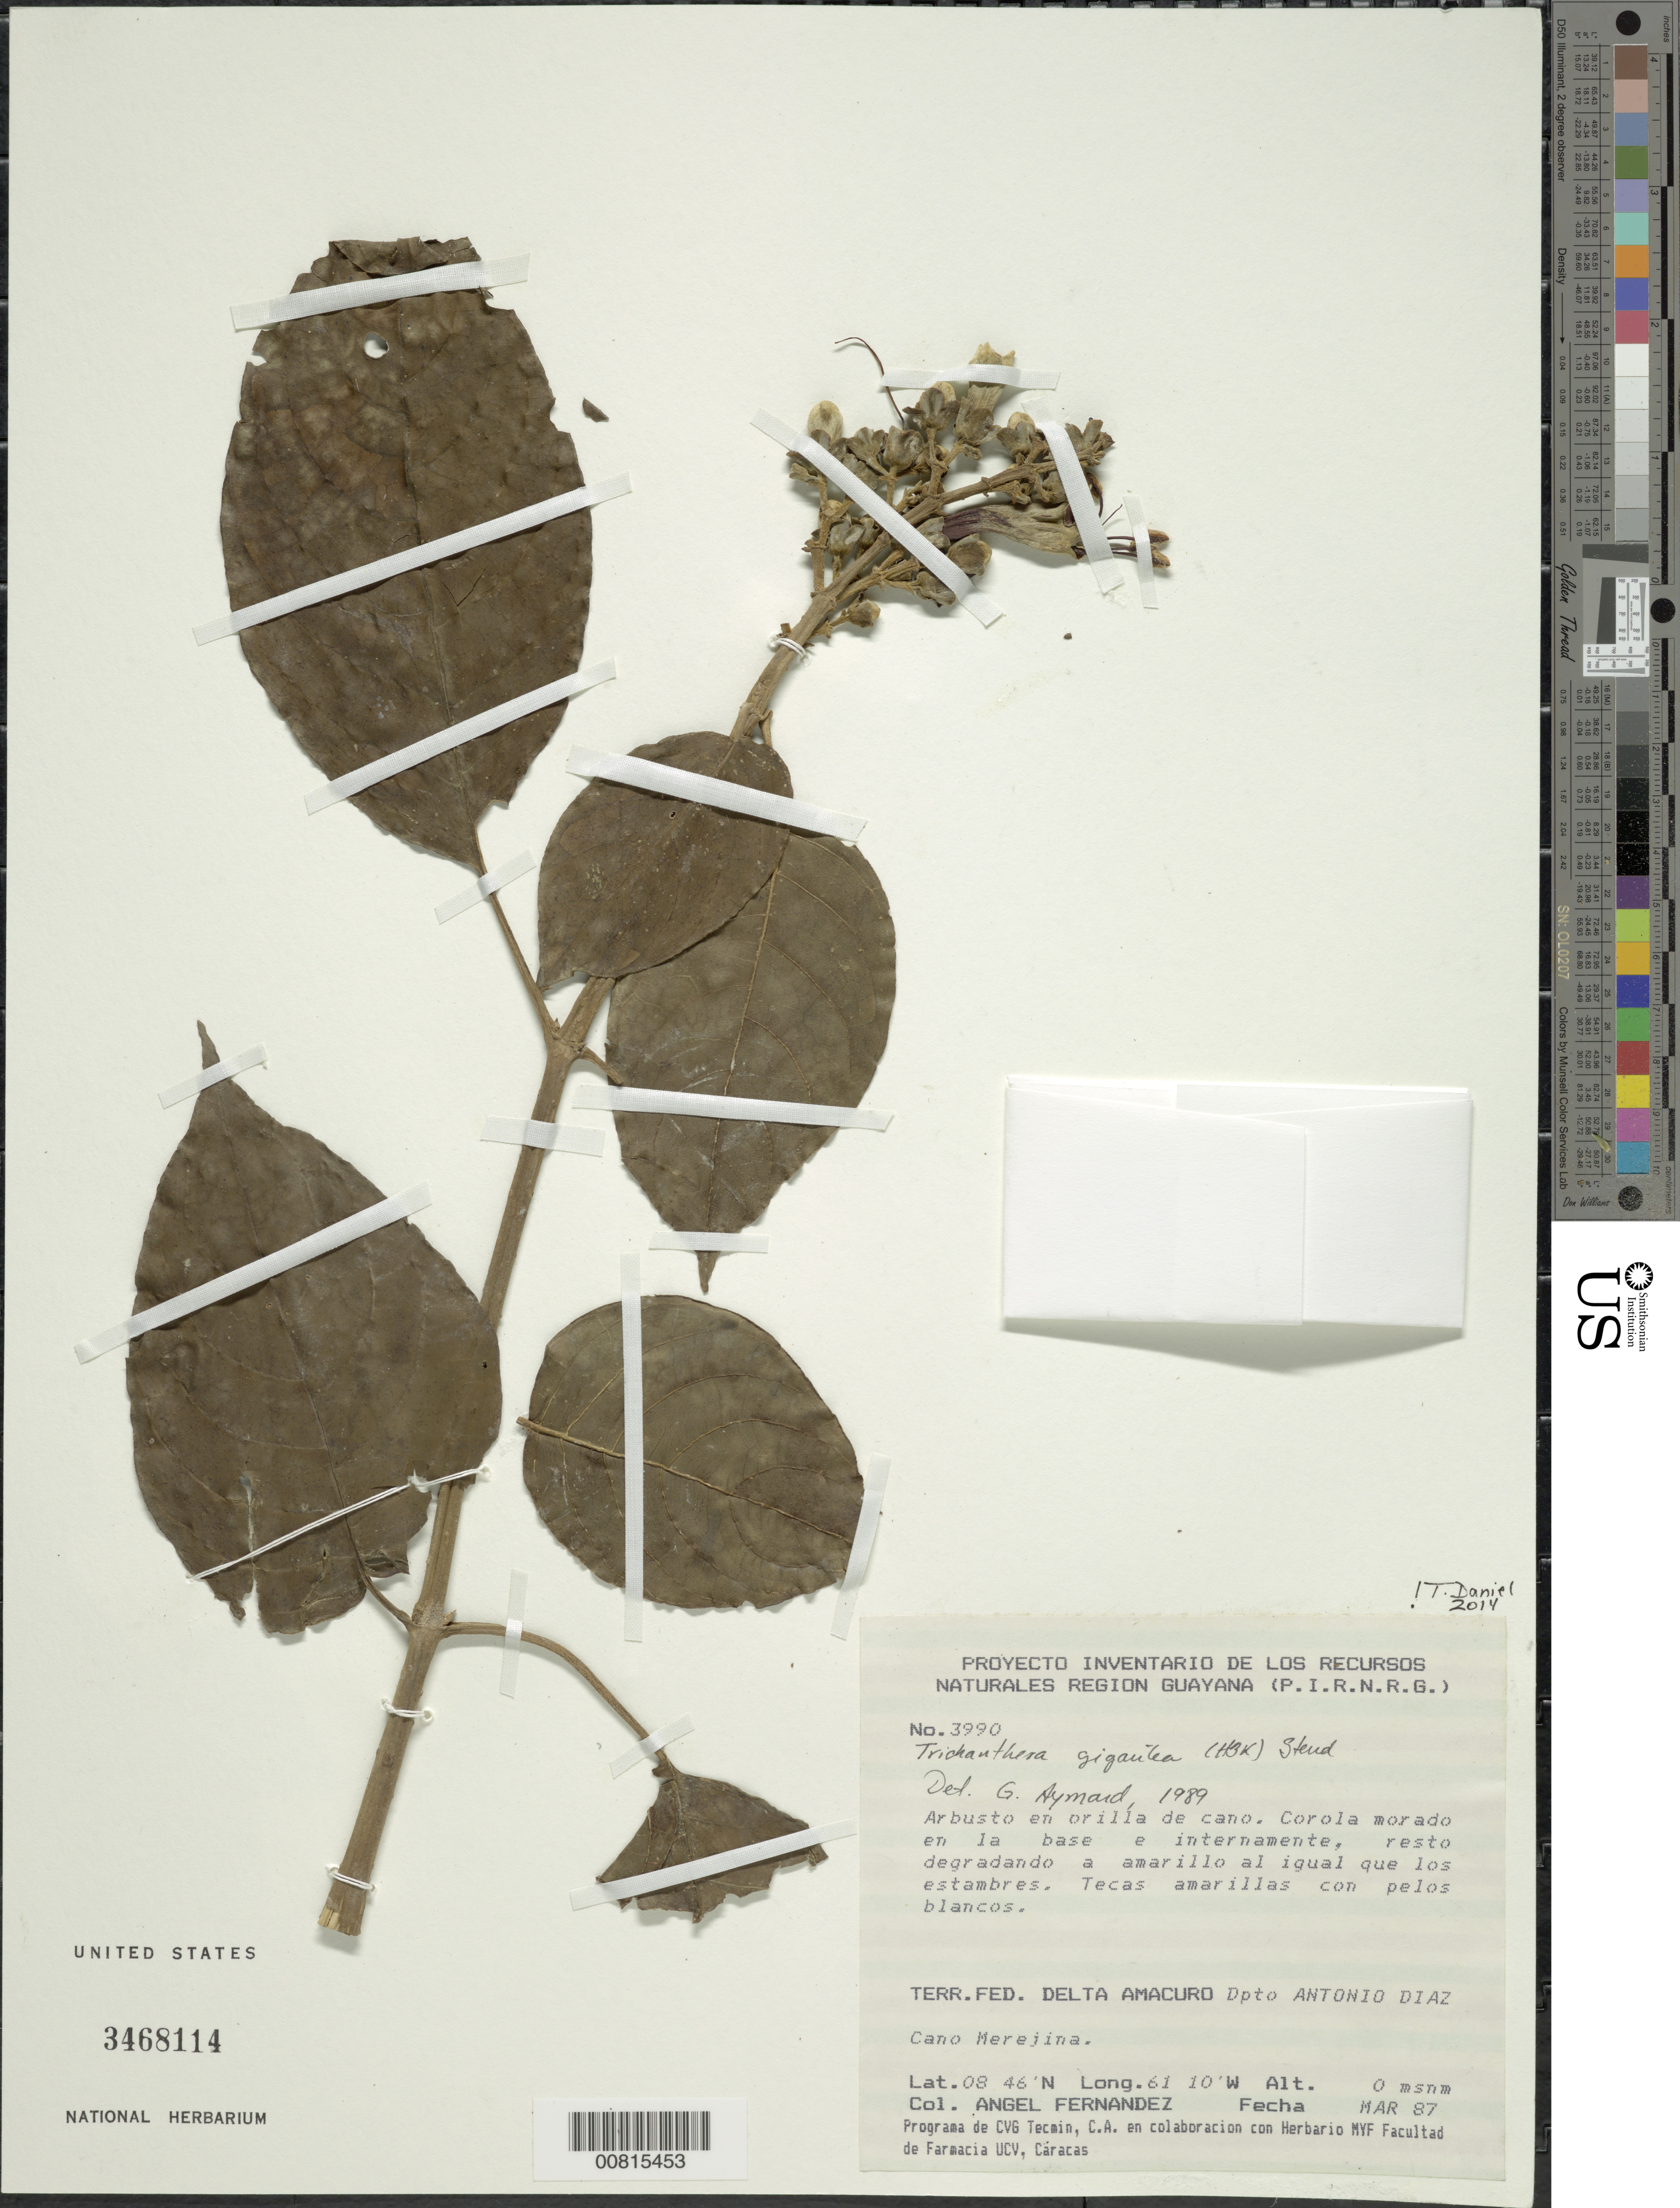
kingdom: Plantae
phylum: Tracheophyta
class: Magnoliopsida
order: Lamiales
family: Acanthaceae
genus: Trichanthera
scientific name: Trichanthera gigantea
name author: (Bonpl.) Nees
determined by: Aymard C., G. A., (PORT), Univ. Nac. Exp. de los Llanos Ezequiel Zamora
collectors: A. Fernández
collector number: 3990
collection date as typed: Mar-87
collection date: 1987-03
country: Venezuela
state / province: Delta Amacuro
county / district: Antonio Díaz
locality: Caño Merejina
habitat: Edge of caño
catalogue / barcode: US 3468114